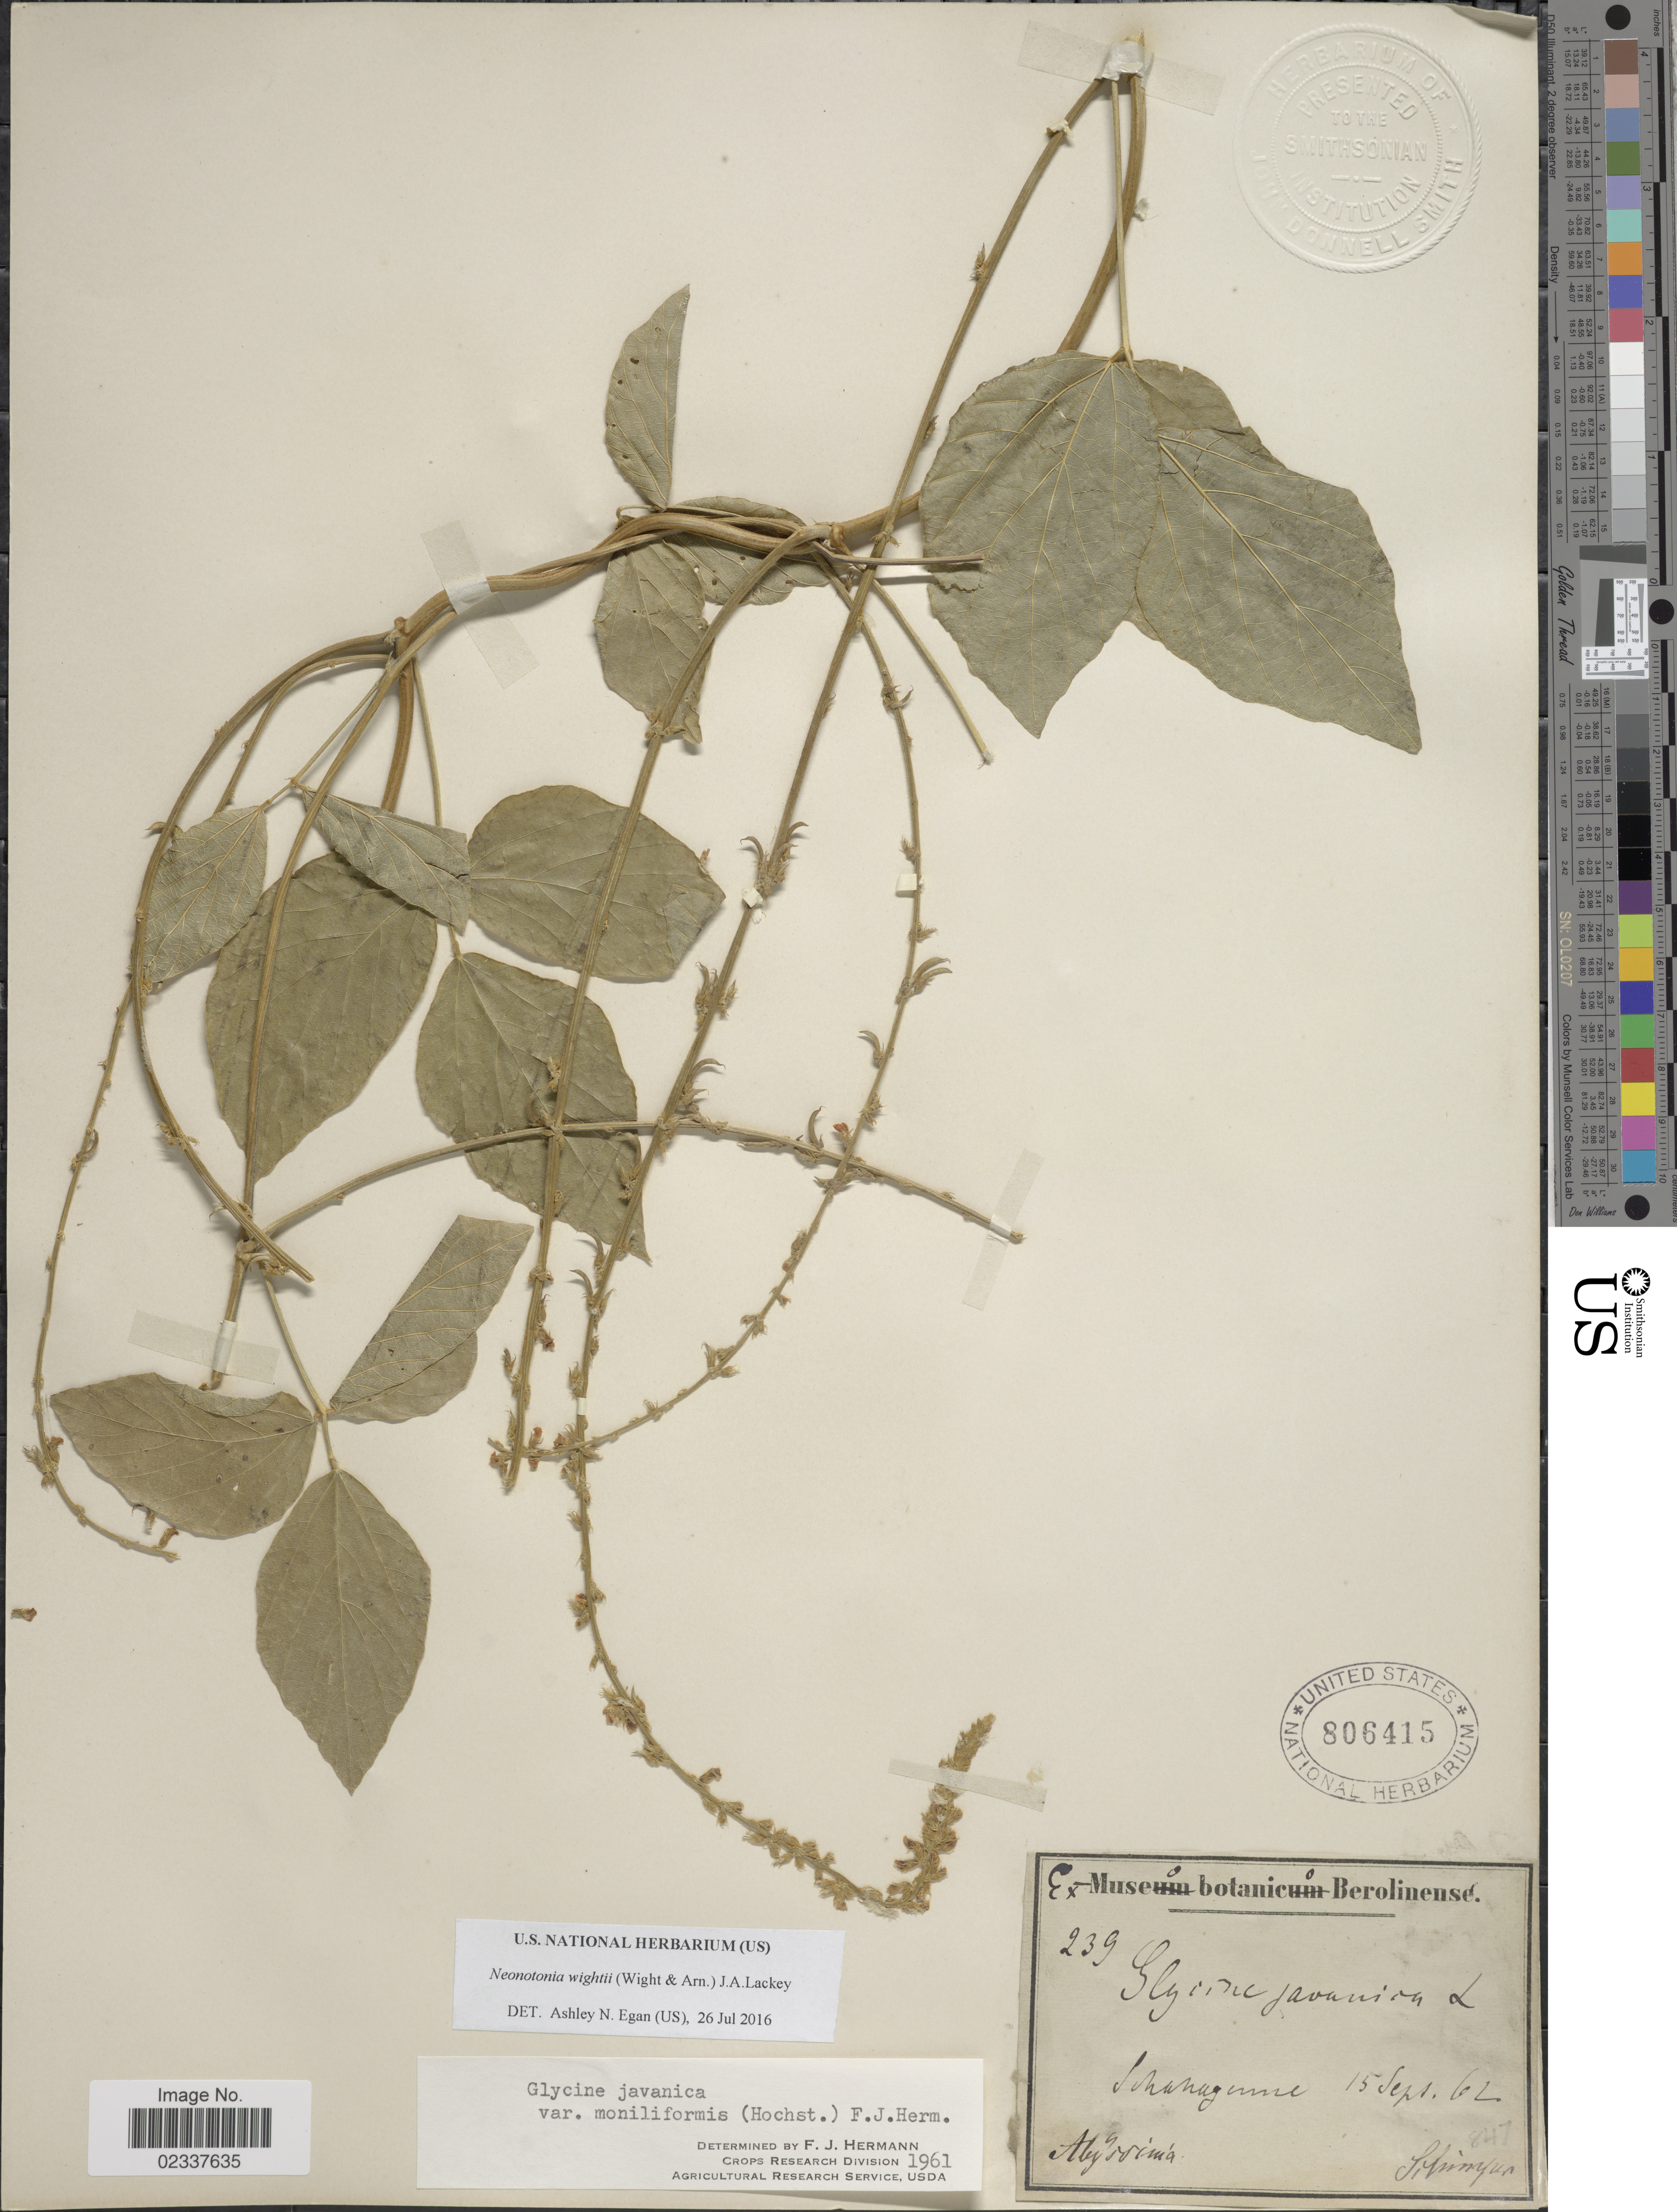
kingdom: Plantae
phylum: Tracheophyta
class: Magnoliopsida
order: Fabales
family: Fabaceae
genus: Neonotonia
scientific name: Neonotonia wightii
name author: (Arn.) J.A. Lackey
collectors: -. Schimper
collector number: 239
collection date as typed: Transcribed d/m/y: 15/9/62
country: Eritrea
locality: Schanaume, Abyssinia [interpreted]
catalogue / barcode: US 806415